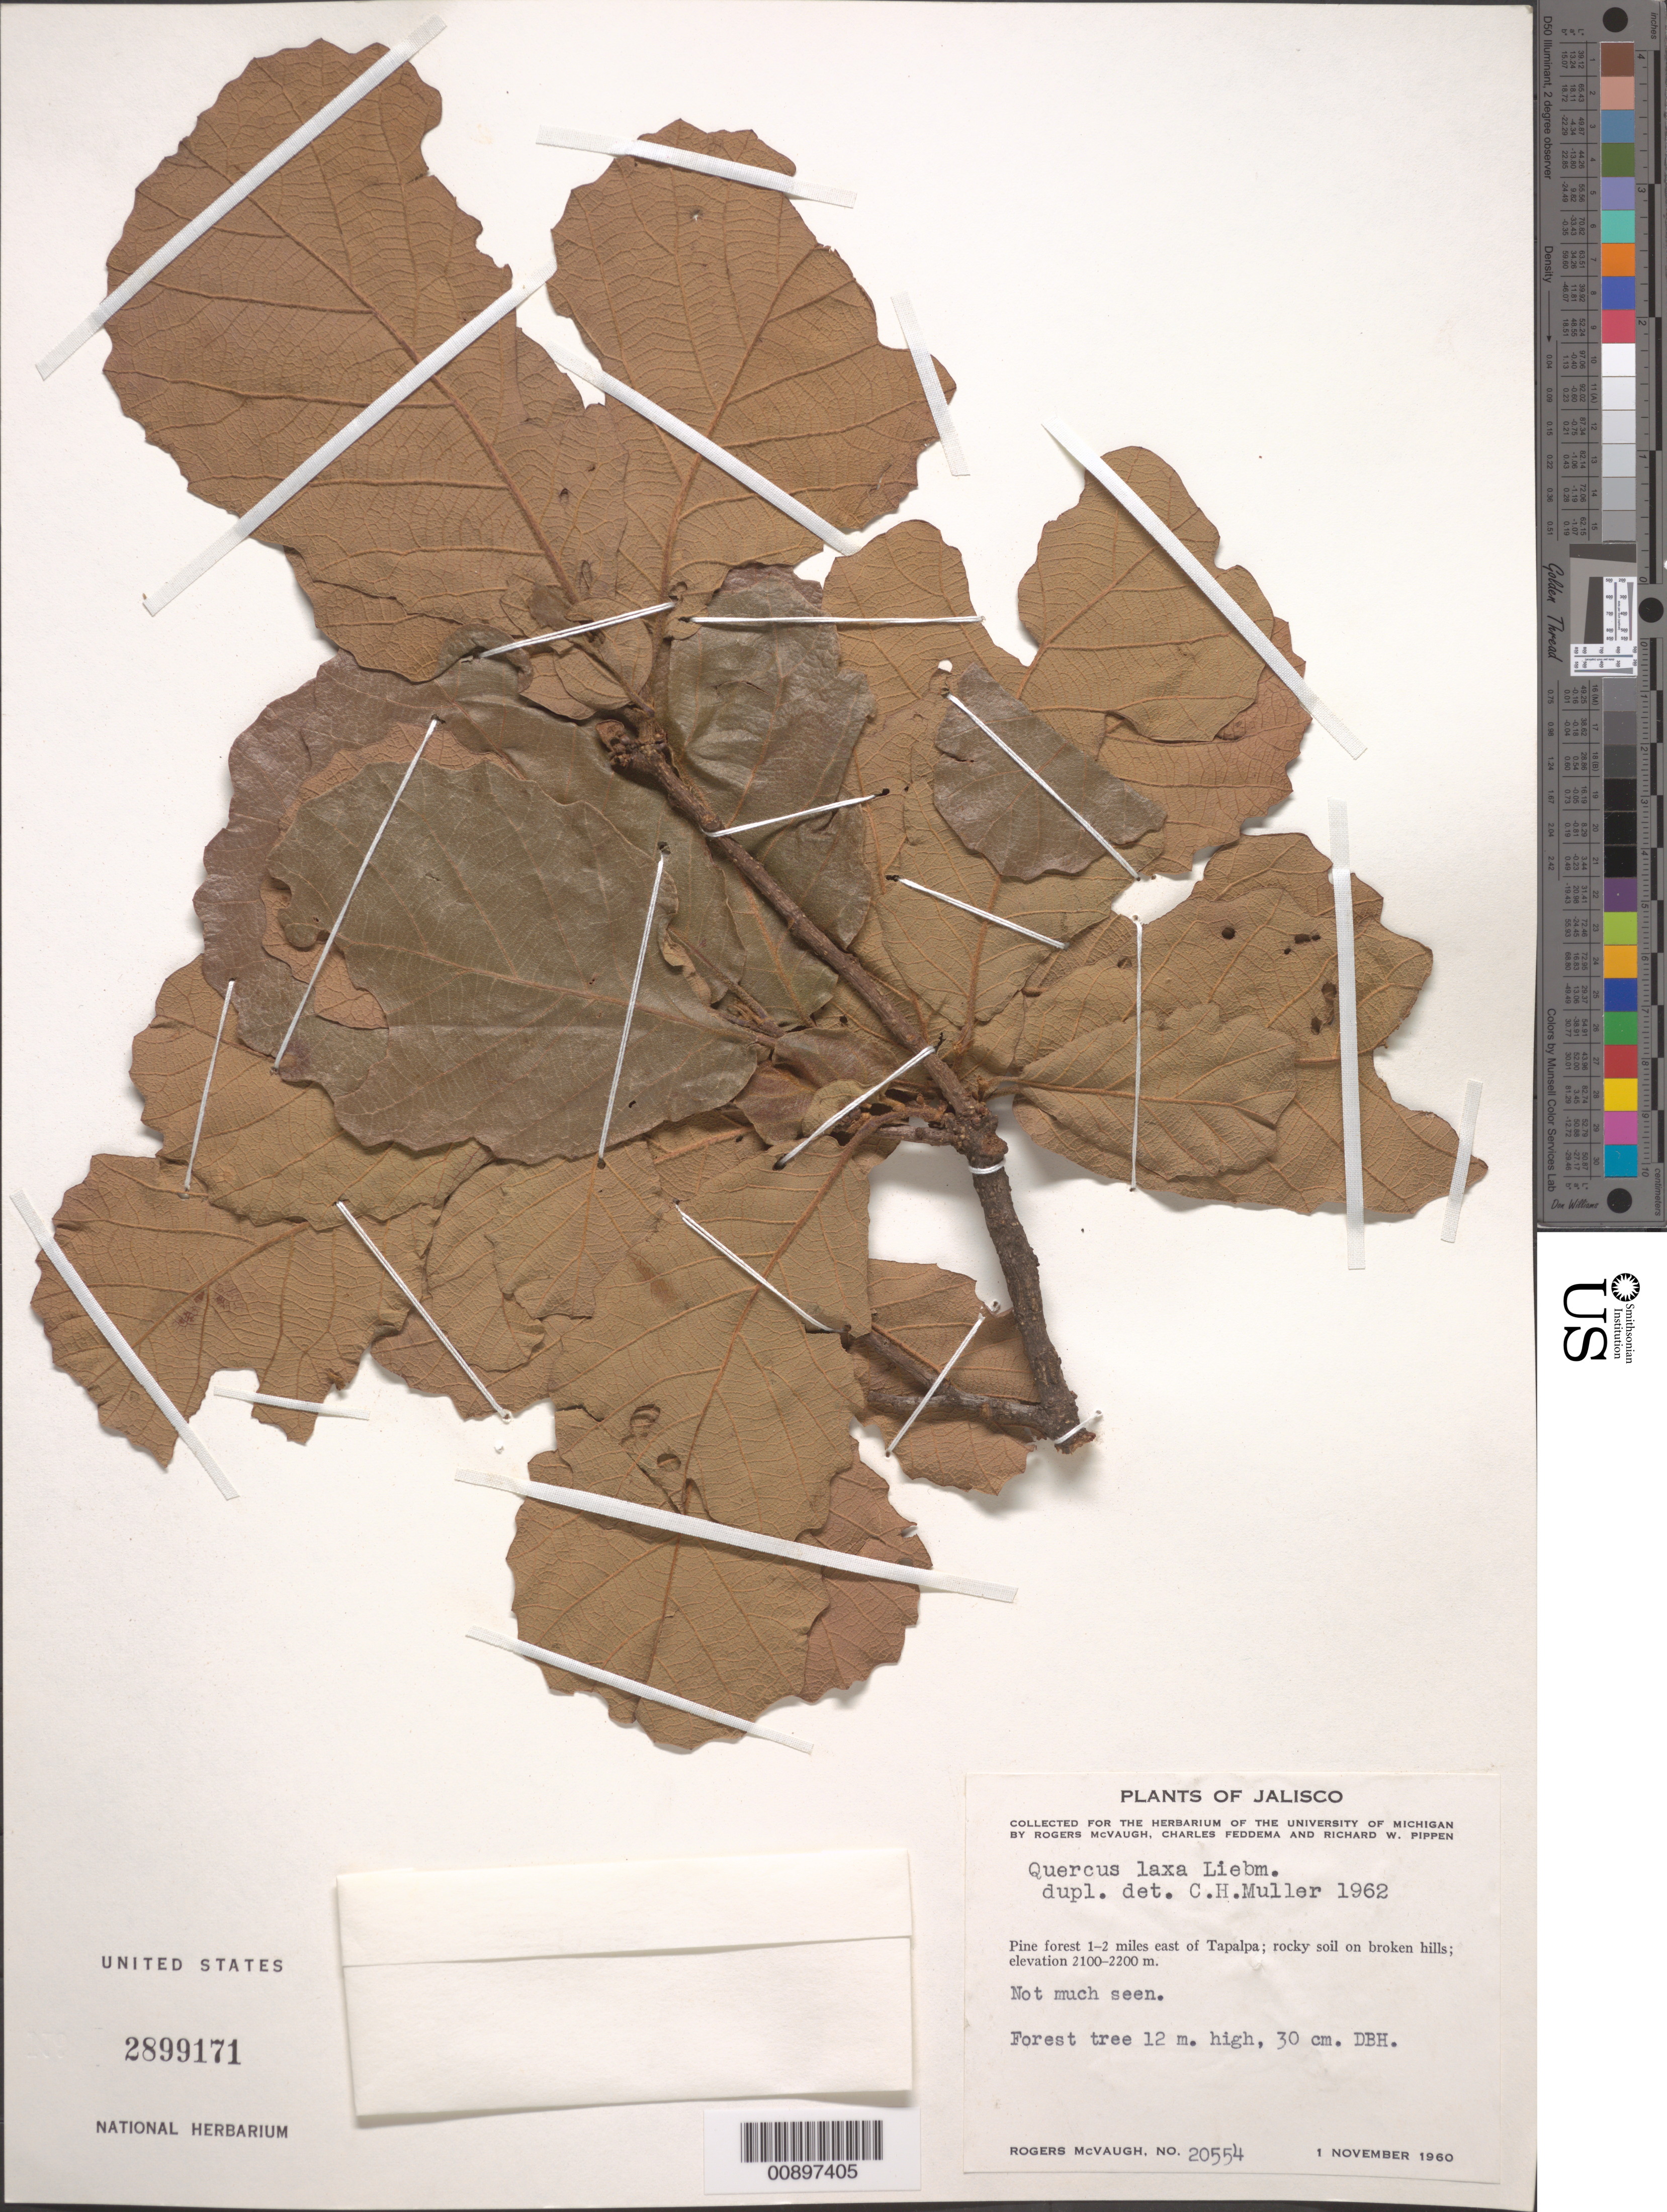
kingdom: Plantae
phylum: Tracheophyta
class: Magnoliopsida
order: Fagales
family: Fagaceae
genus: Quercus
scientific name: Quercus laxa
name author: Liebm.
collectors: R. McVaugh, C. Feddema & R. W. Pippen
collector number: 20554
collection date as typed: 01 Nov 1960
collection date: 1960-11-01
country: Mexico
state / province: Jalisco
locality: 1-2 miles east of Tapalpa. Jalisco.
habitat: Pine forest. Rocky soil on broken hills.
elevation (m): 2200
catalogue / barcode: US 2899171